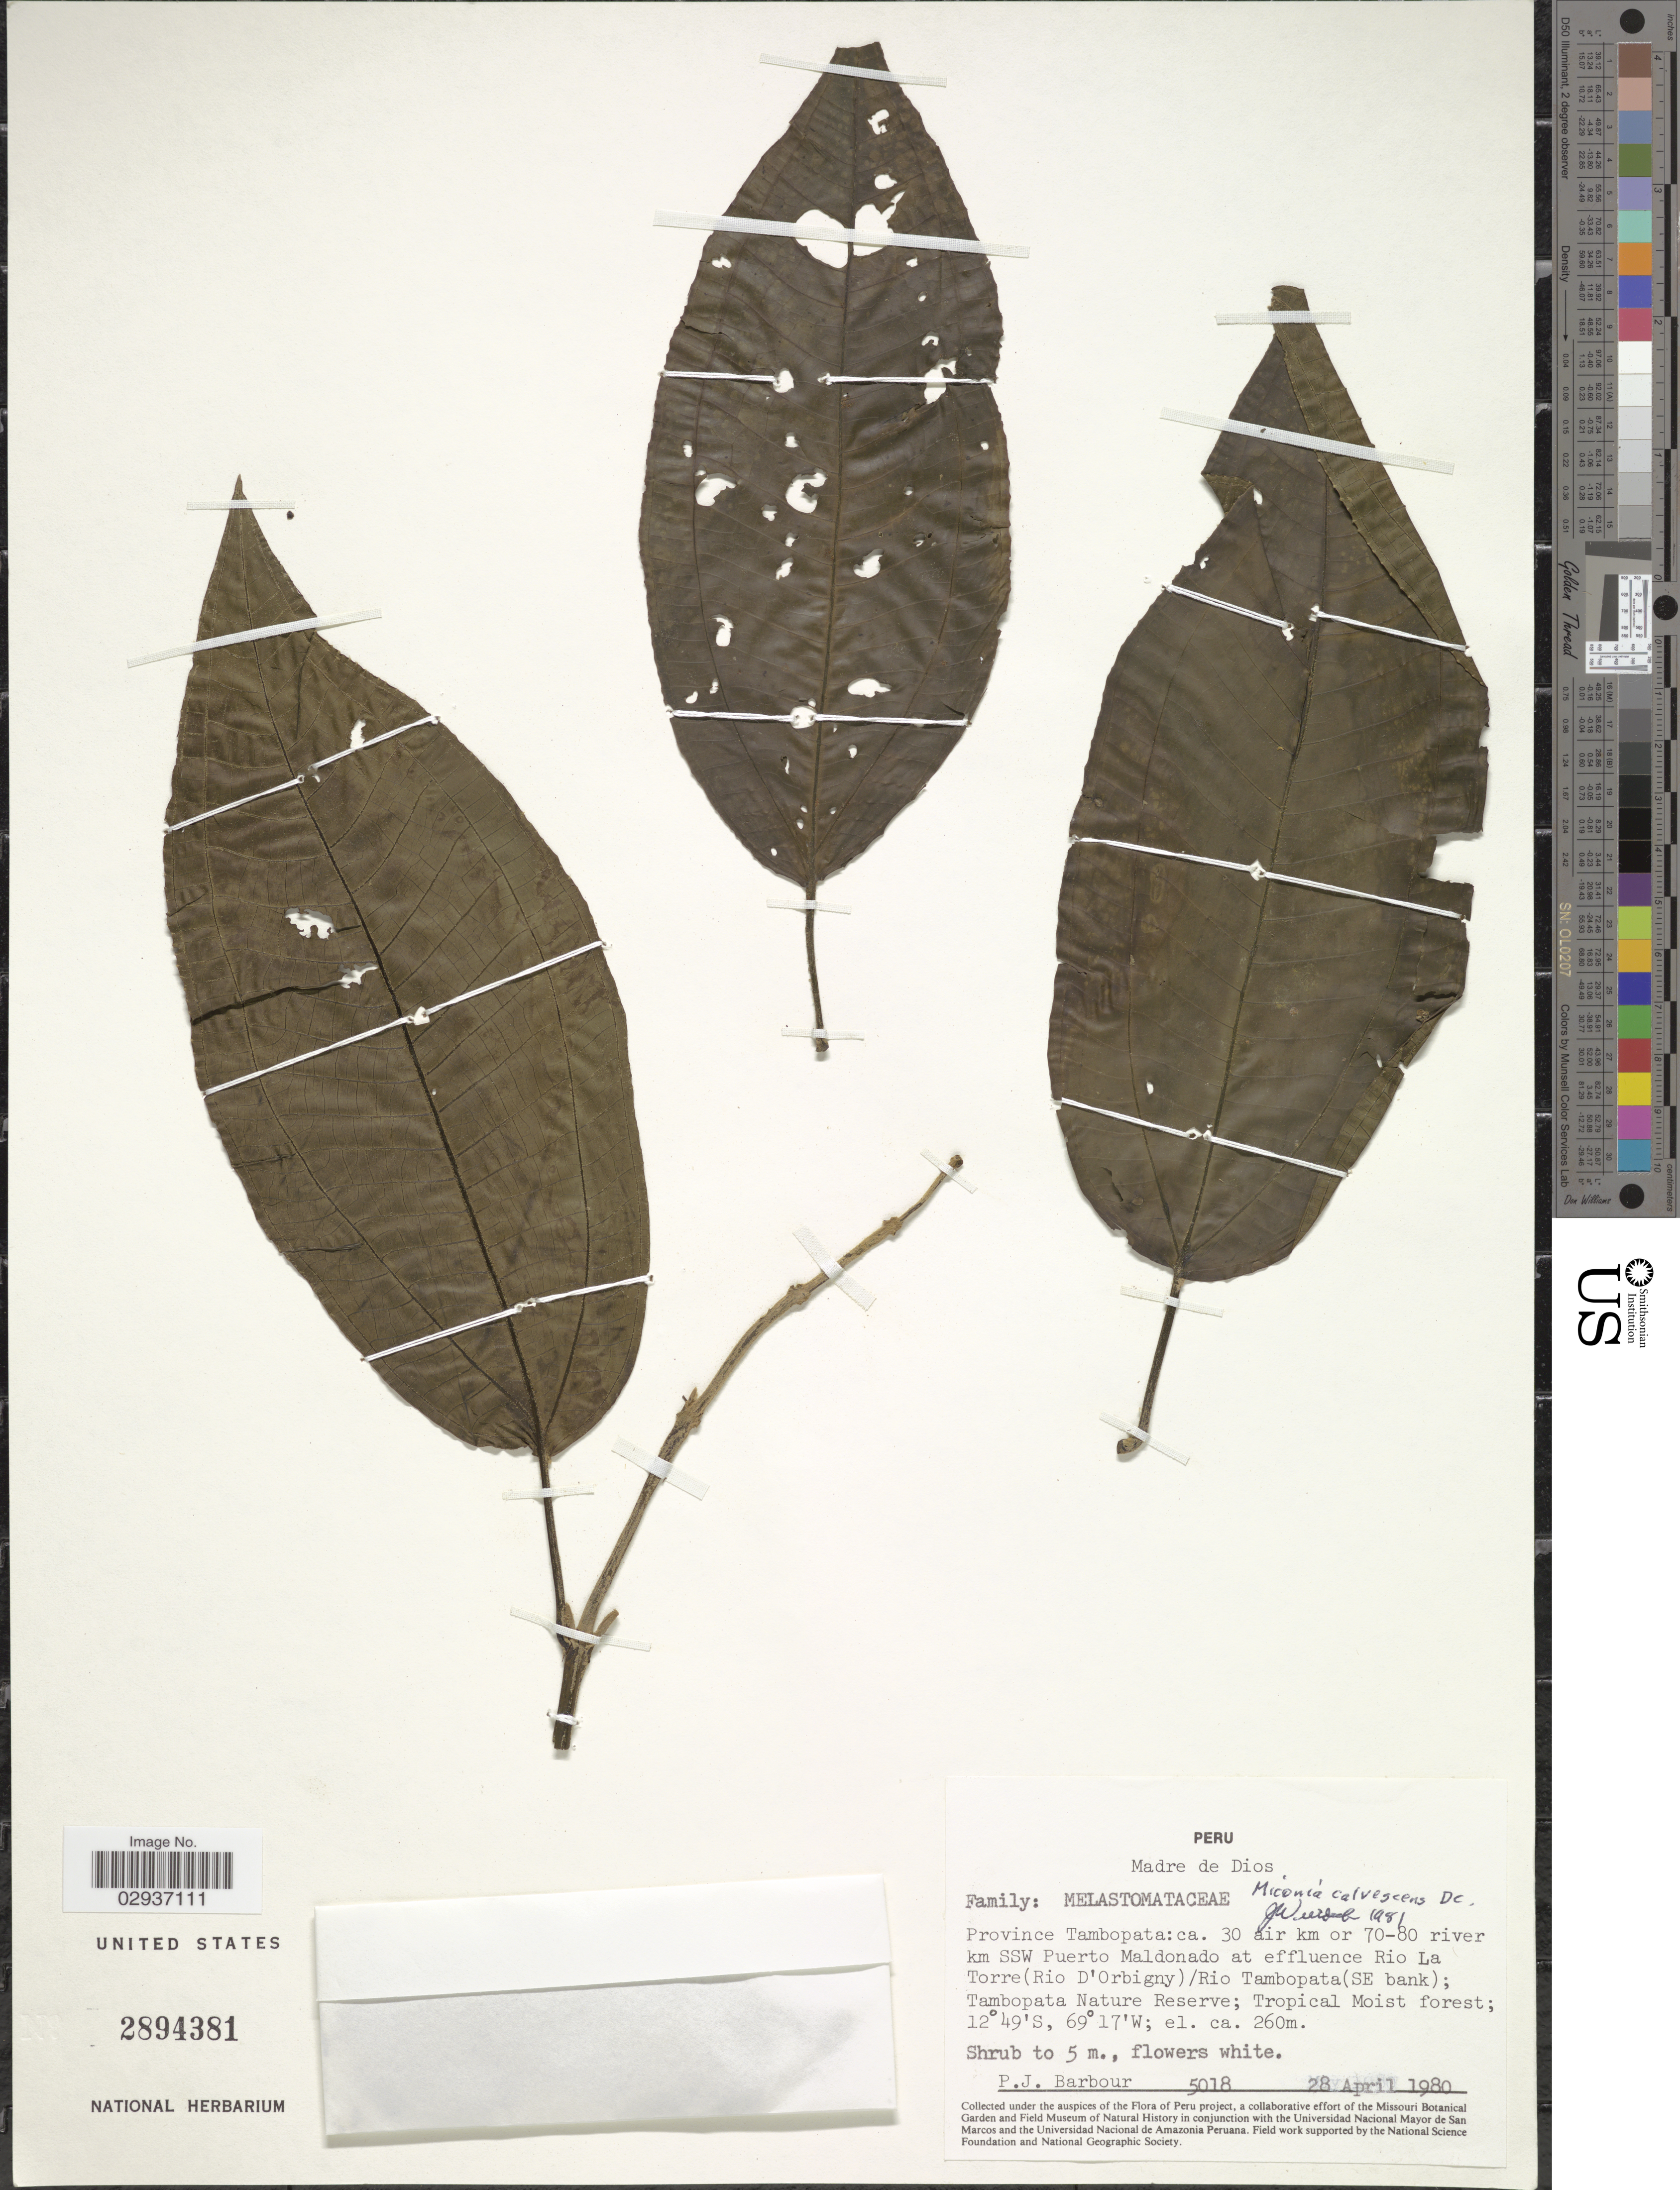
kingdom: Plantae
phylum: Tracheophyta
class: Magnoliopsida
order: Myrtales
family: Melastomataceae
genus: Miconia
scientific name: Miconia calvescens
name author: DC.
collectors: P. Barbour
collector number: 5018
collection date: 1980-04-28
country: Peru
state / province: Madre de Dios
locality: Province Tambopata: ca. 30 air km or 70-80 river km SSW Puerto Maldonado at effluence Rio La Torre (Rio D'Orbigny)/ Rio Tambopata (SE bank); Tambopata Nature Reserve.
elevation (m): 260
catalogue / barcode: US 2894381